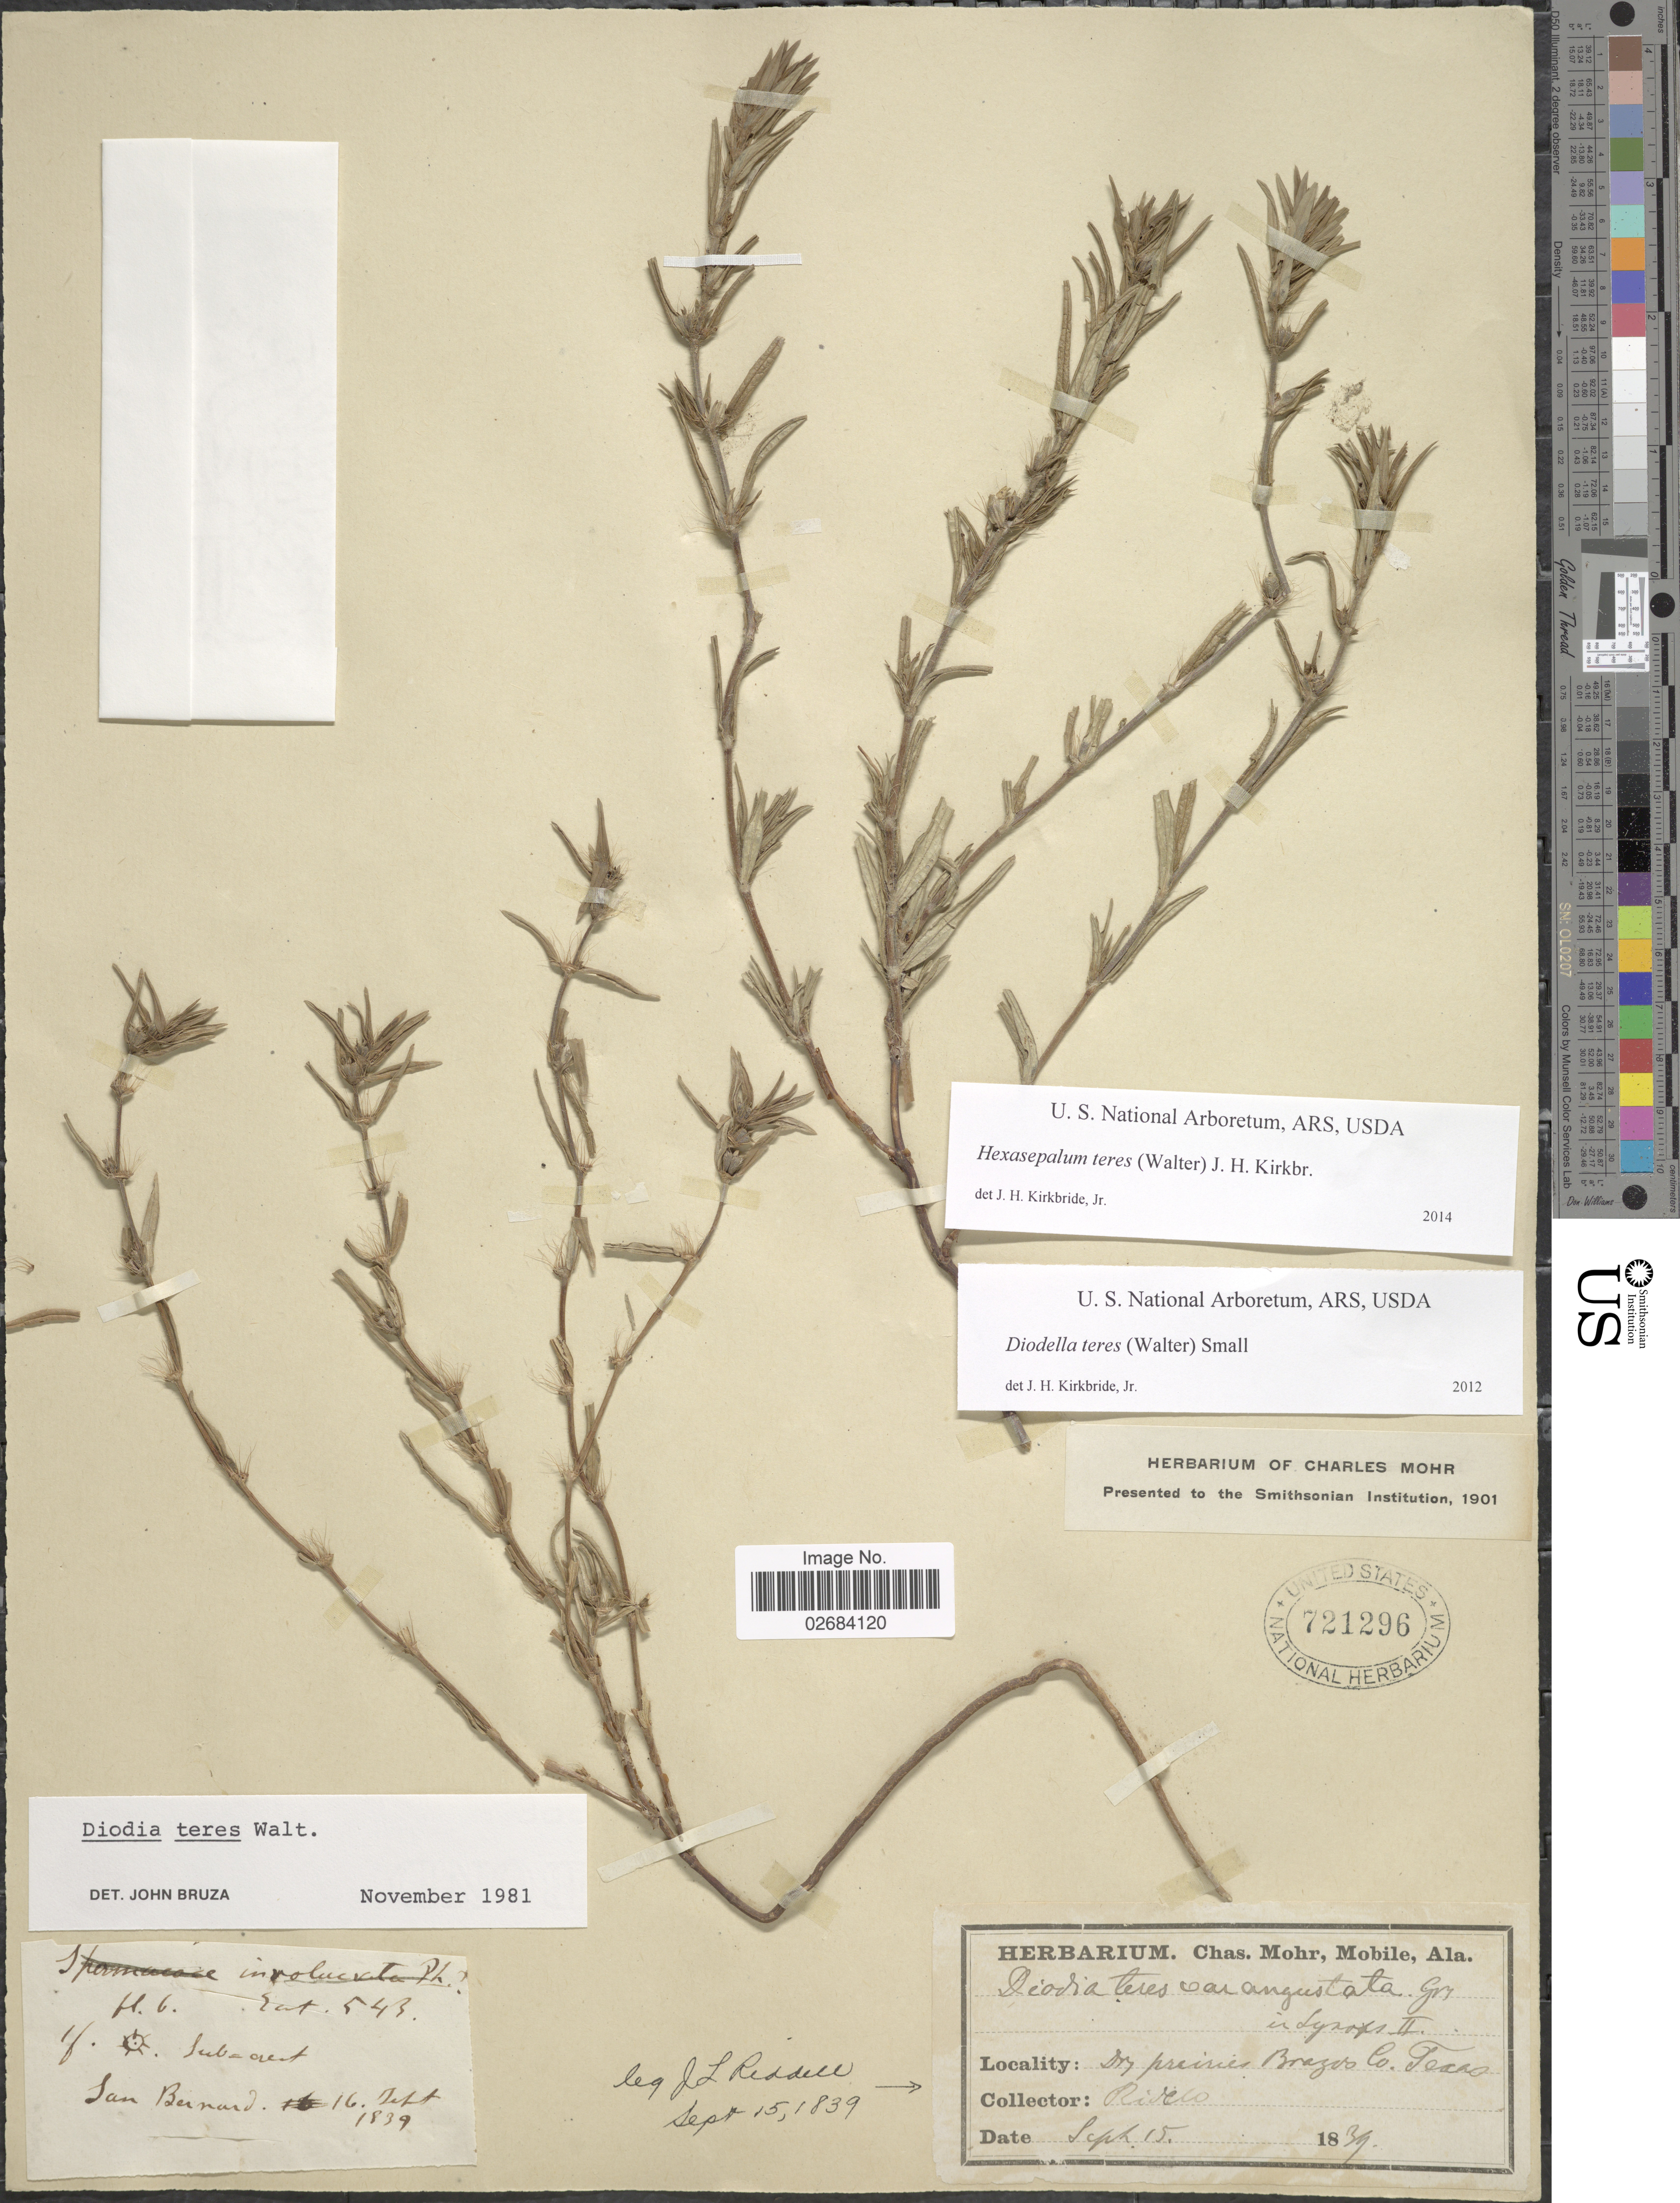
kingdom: Plantae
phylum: Tracheophyta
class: Magnoliopsida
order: Gentianales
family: Rubiaceae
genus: Diodia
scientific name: Diodia teres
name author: Walter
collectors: J. Riddell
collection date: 1839-09-15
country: United States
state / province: Texas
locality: In praires, Brazos Co., San Bernard.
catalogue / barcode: US 721296